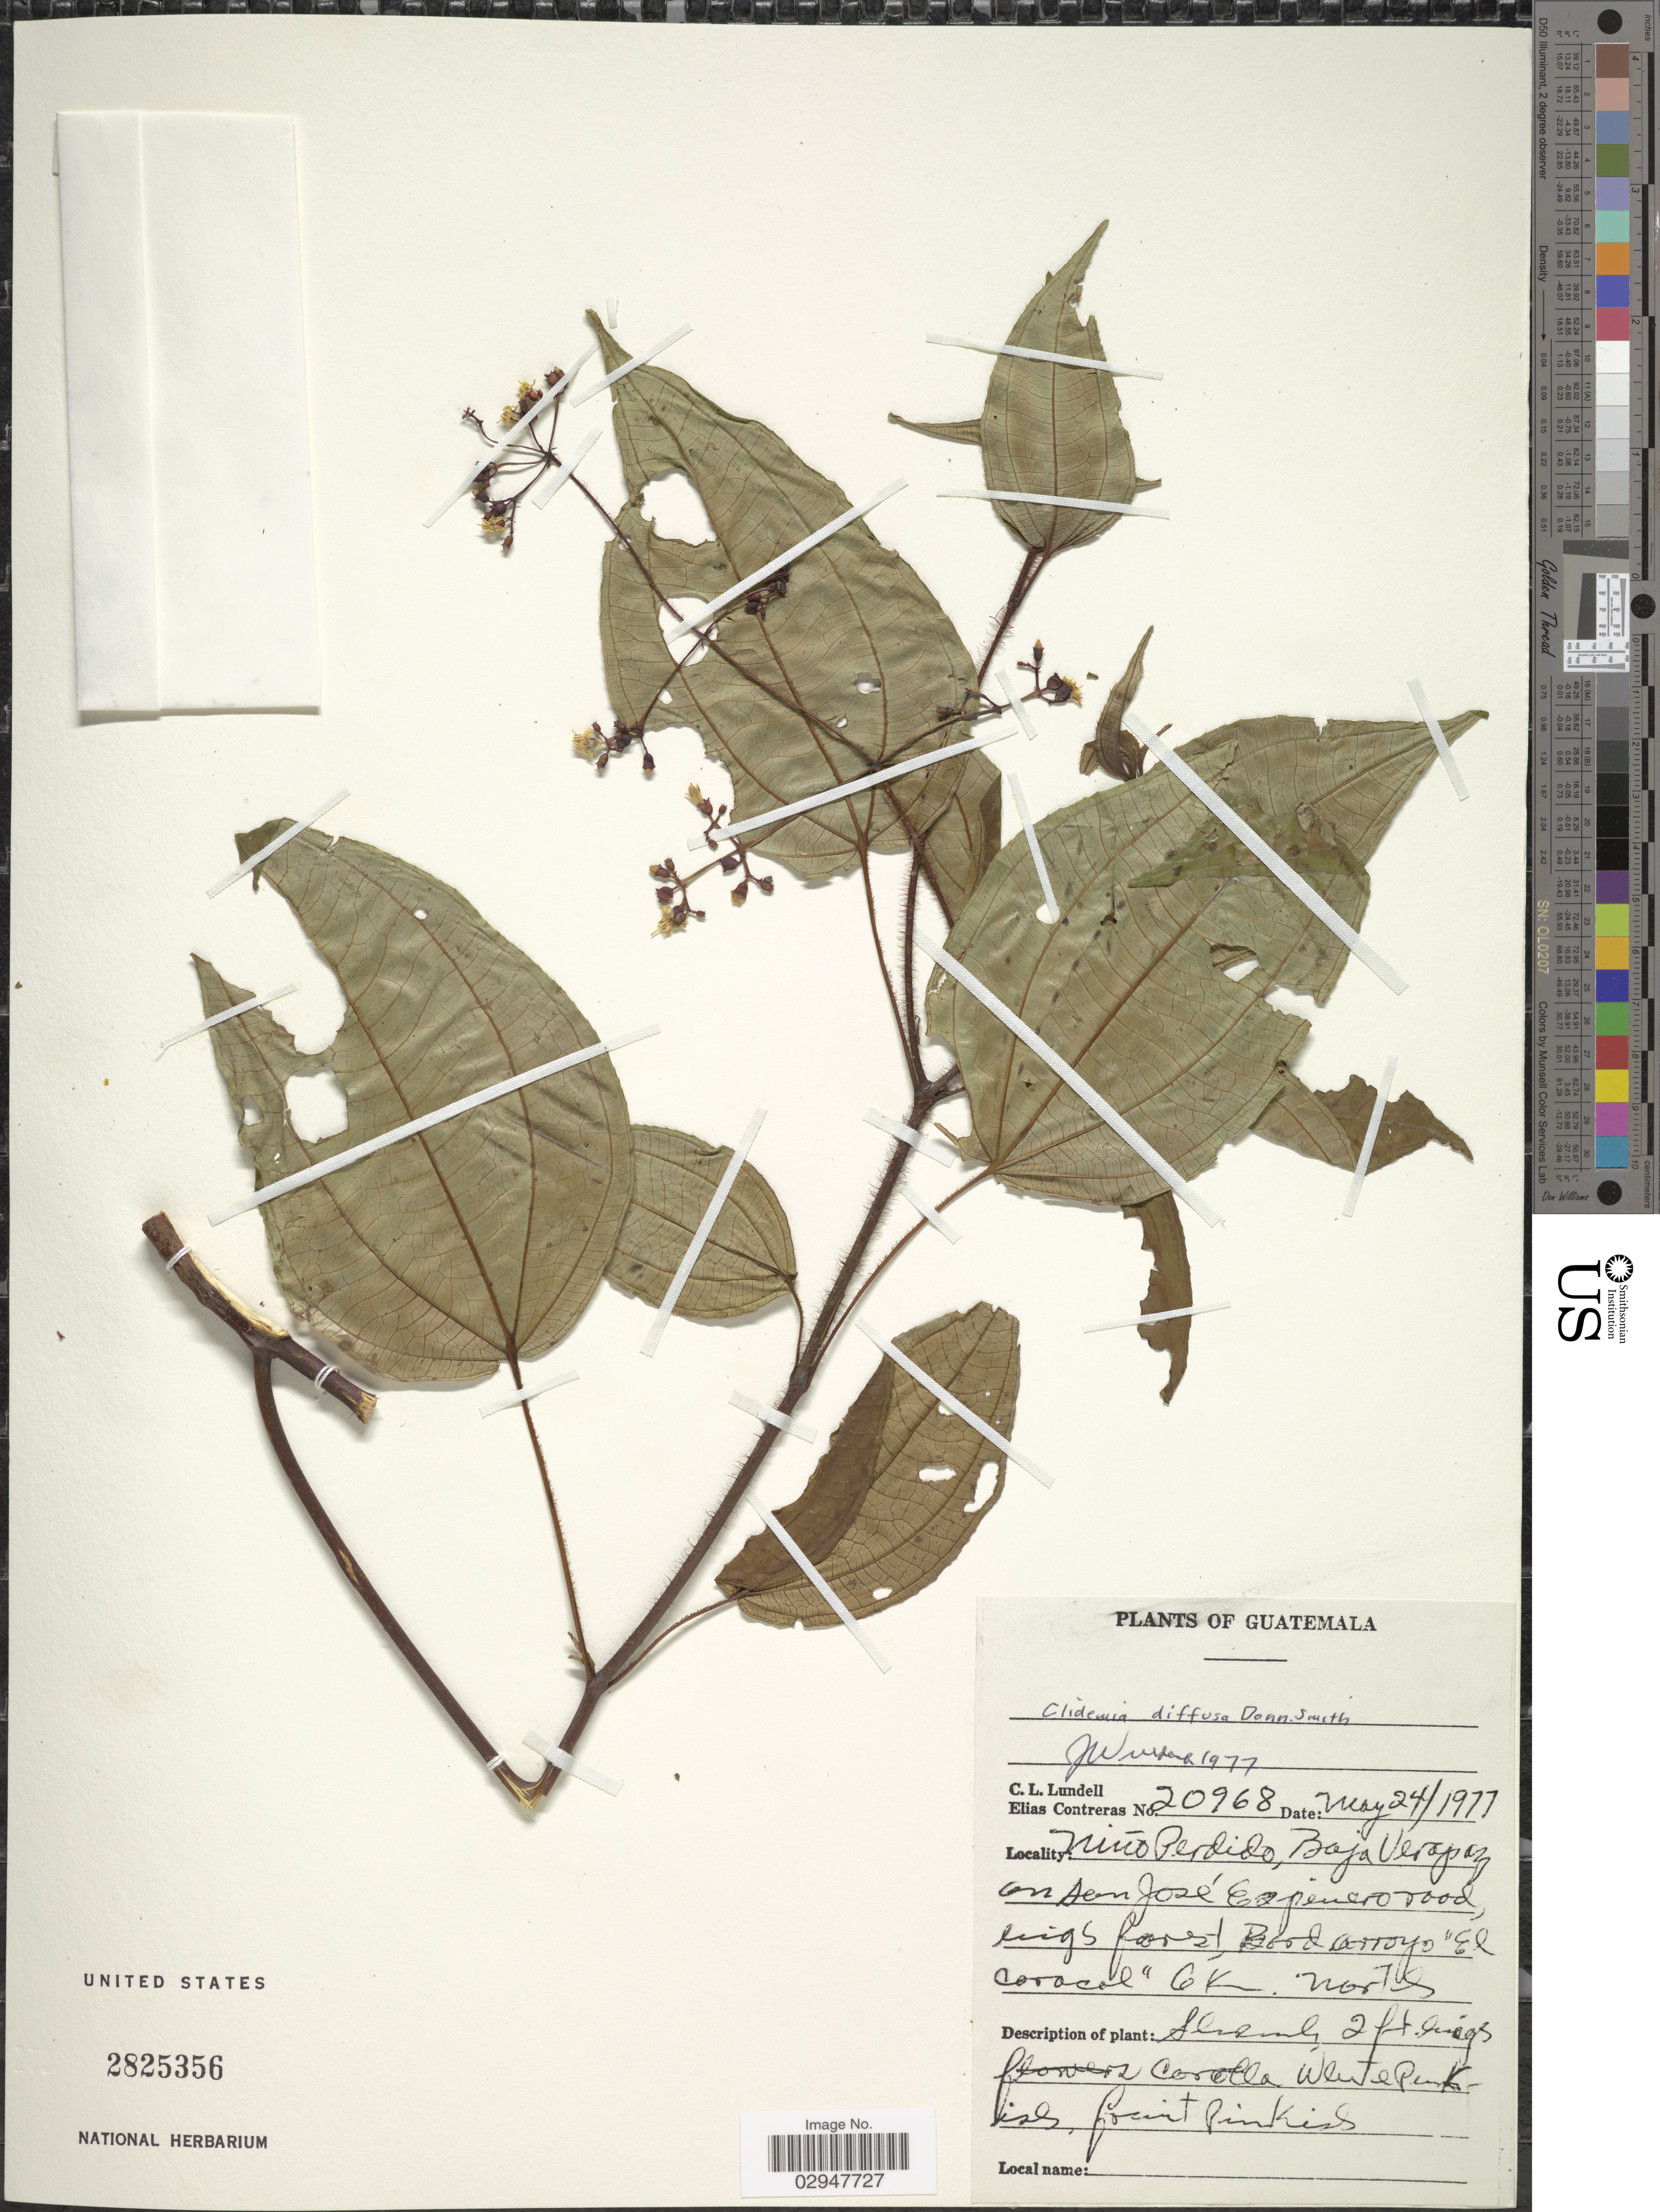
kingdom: Plantae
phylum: Tracheophyta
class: Magnoliopsida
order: Myrtales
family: Melastomataceae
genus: Clidemia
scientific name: Clidemia diffusa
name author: Donn. Sm.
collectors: C. L. Lundell & E. Contreras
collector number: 20968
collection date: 1977-05-24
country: Guatemala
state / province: Baja Verapaz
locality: Niño Perdido, Baja Verapaz on San José, Espenero road, high forest, Road arroyo "El coracol" 6 km. north.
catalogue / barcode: US 2825356